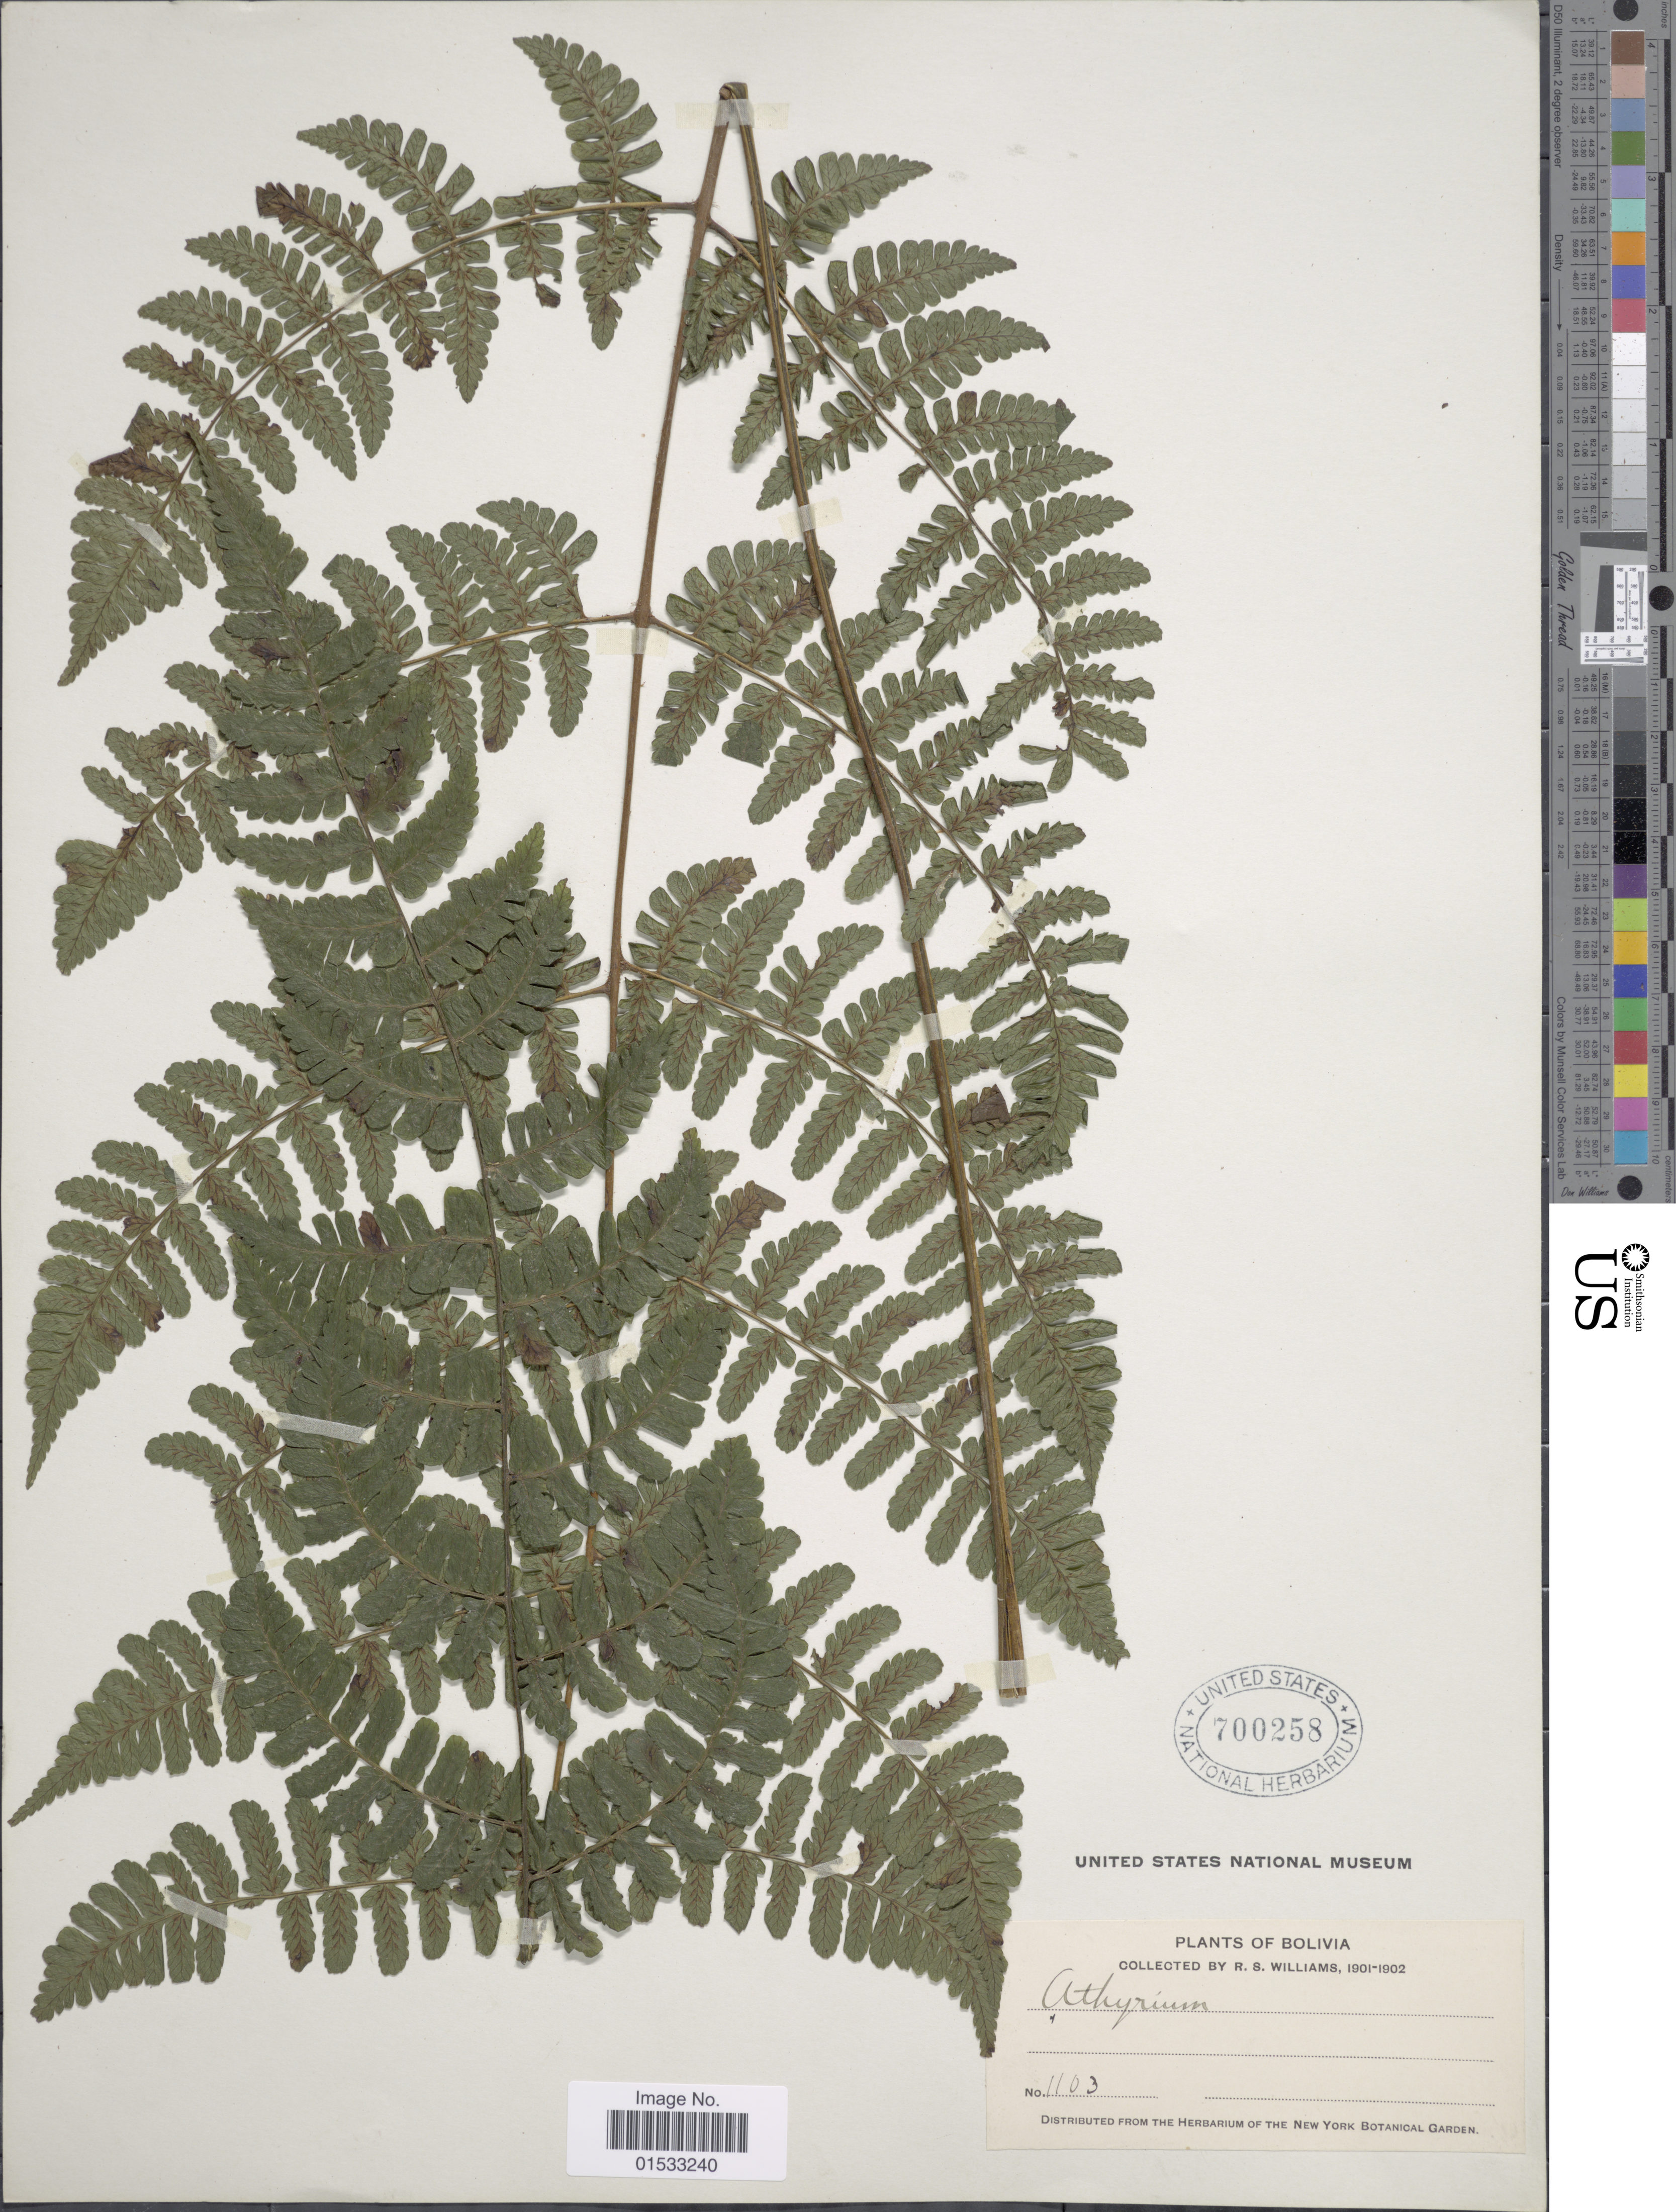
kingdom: Plantae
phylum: Tracheophyta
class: Polypodiopsida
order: Polypodiales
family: Athyriaceae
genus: Diplazium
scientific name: Diplazium sp.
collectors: R. S. Williams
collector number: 1103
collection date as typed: Aug. 16, '02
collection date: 1902-08-16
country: Bolivia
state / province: La Paz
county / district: Franz Tamayo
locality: Near Inglis-Inglis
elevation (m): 1676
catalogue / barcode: US 700258